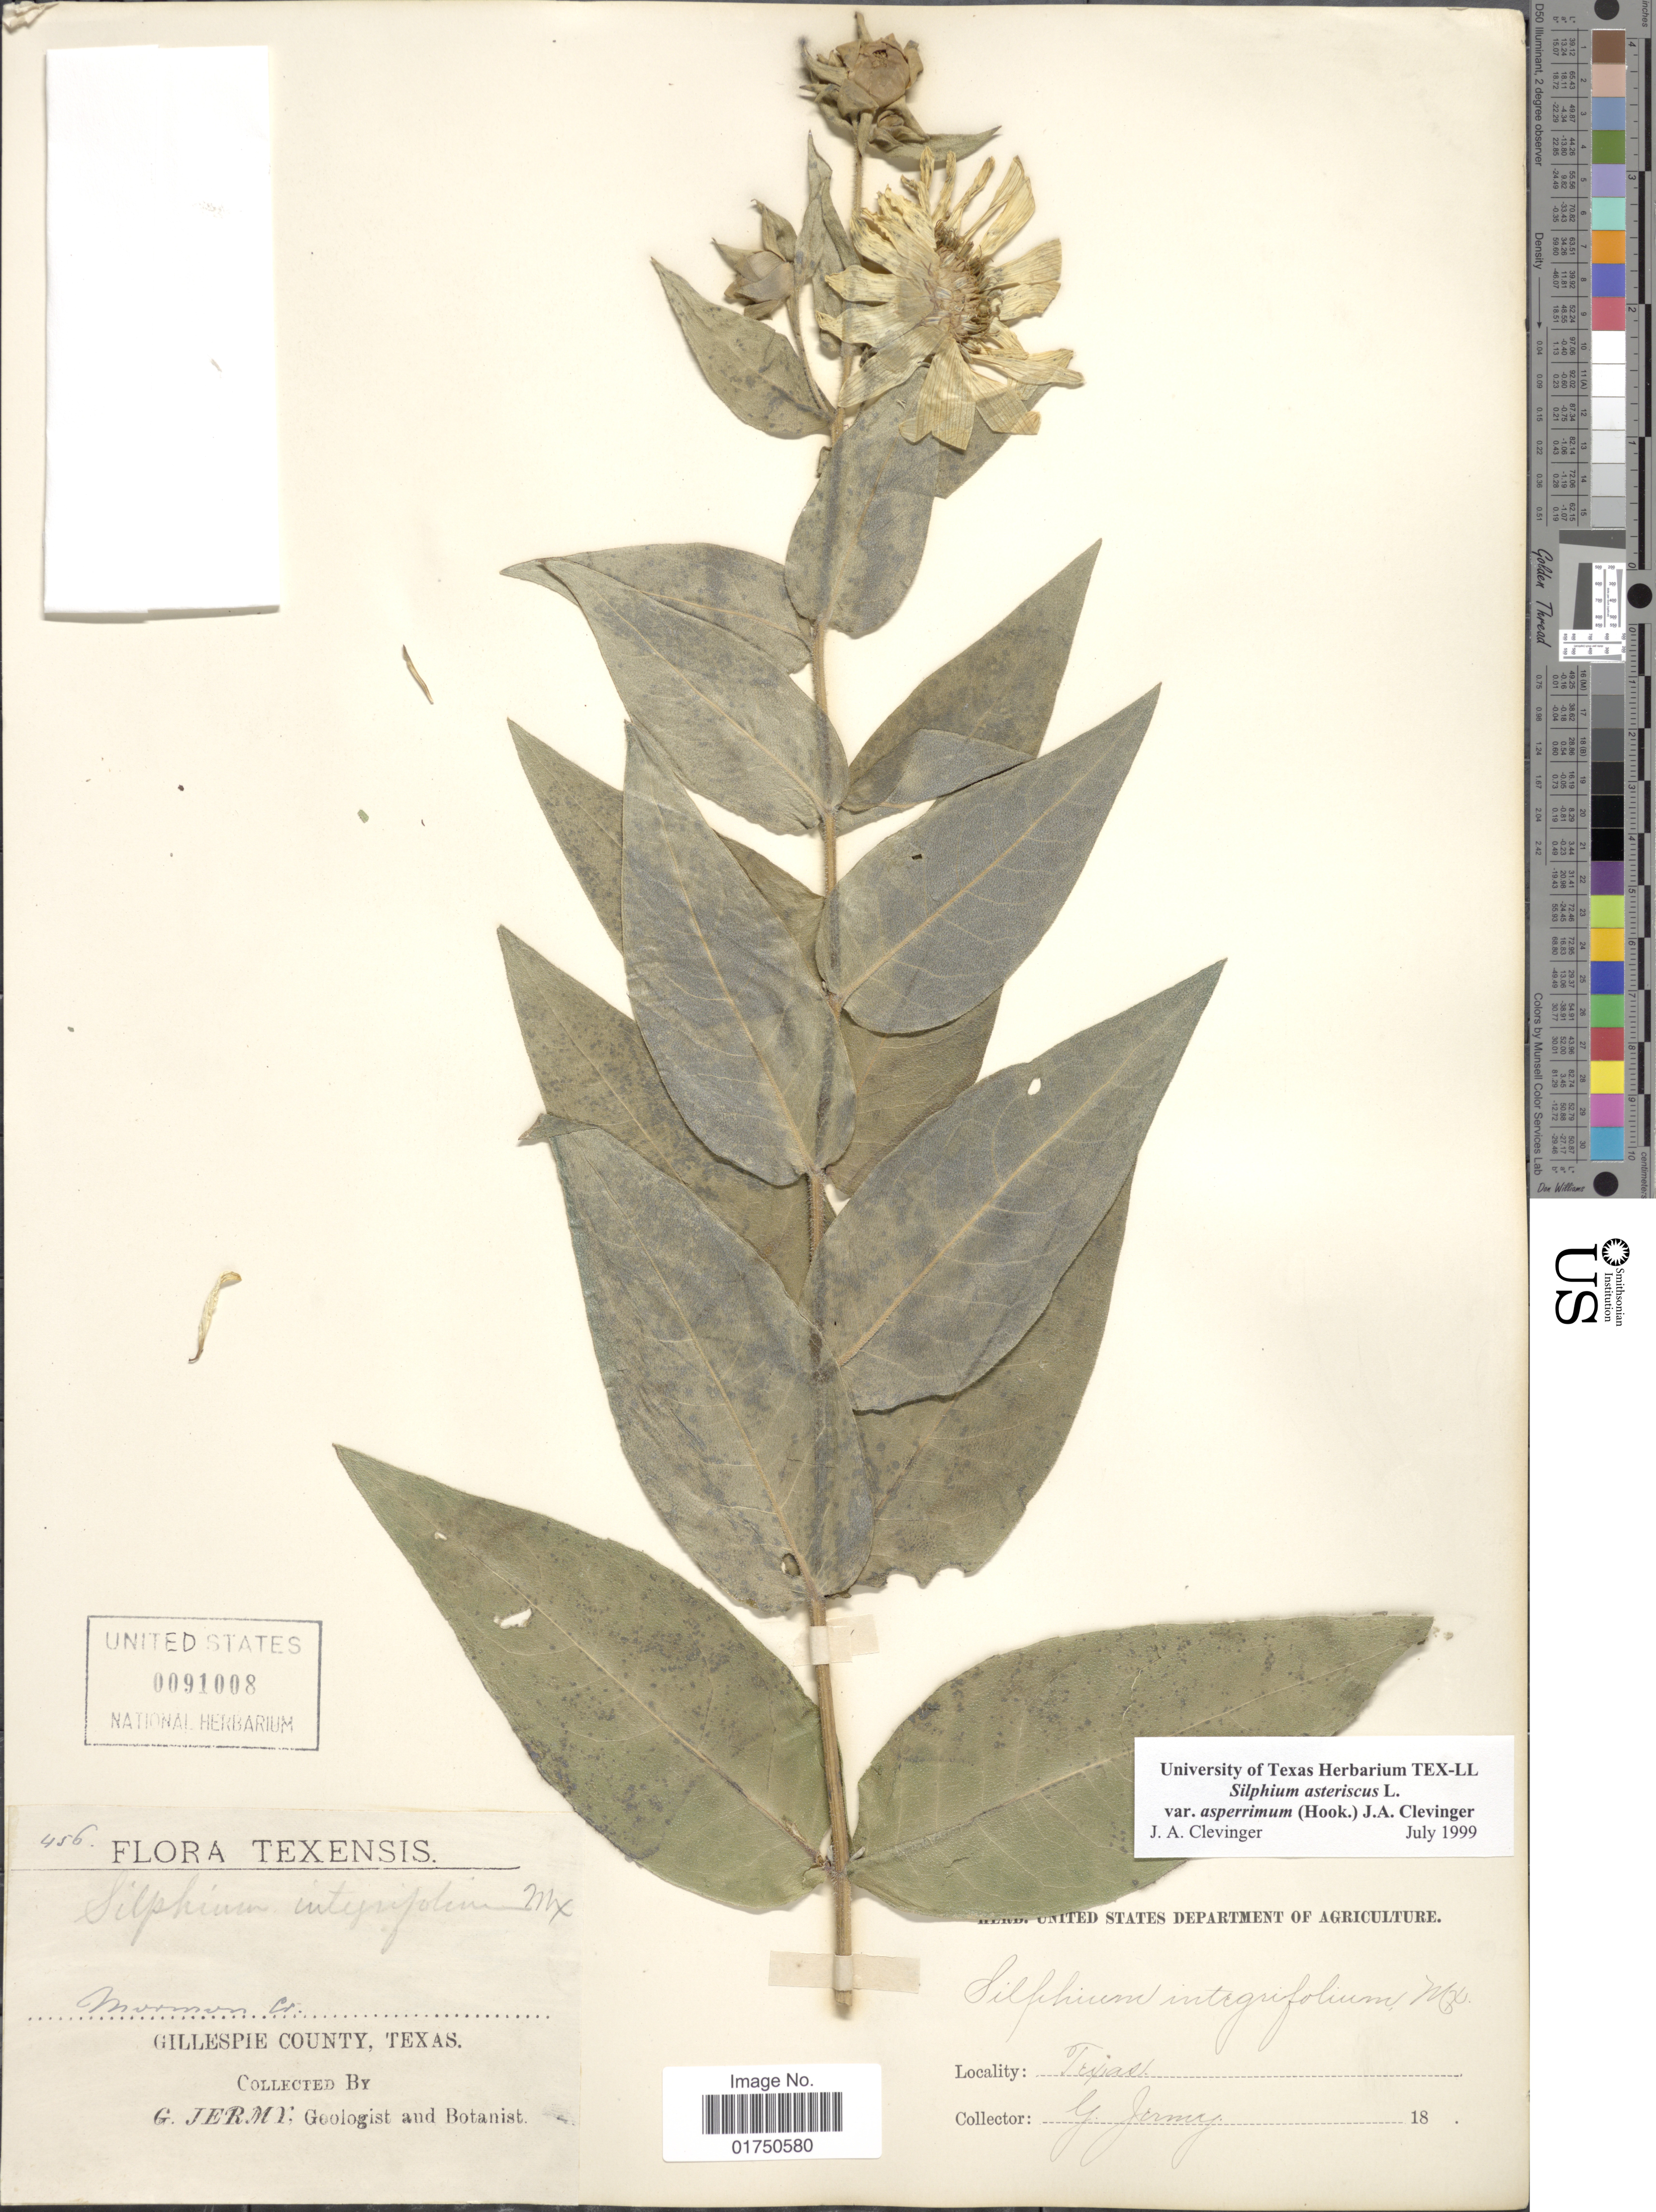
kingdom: Plantae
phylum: Tracheophyta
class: Magnoliopsida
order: Asterales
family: Asteraceae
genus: Silphium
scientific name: Silphium asteriscus var. asperrimum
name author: (Hook.) Clevinger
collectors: G. Jermy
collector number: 456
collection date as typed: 18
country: United States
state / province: Texas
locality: Texensis. Mormon Co. Gillespie County, Texas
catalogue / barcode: US 91008